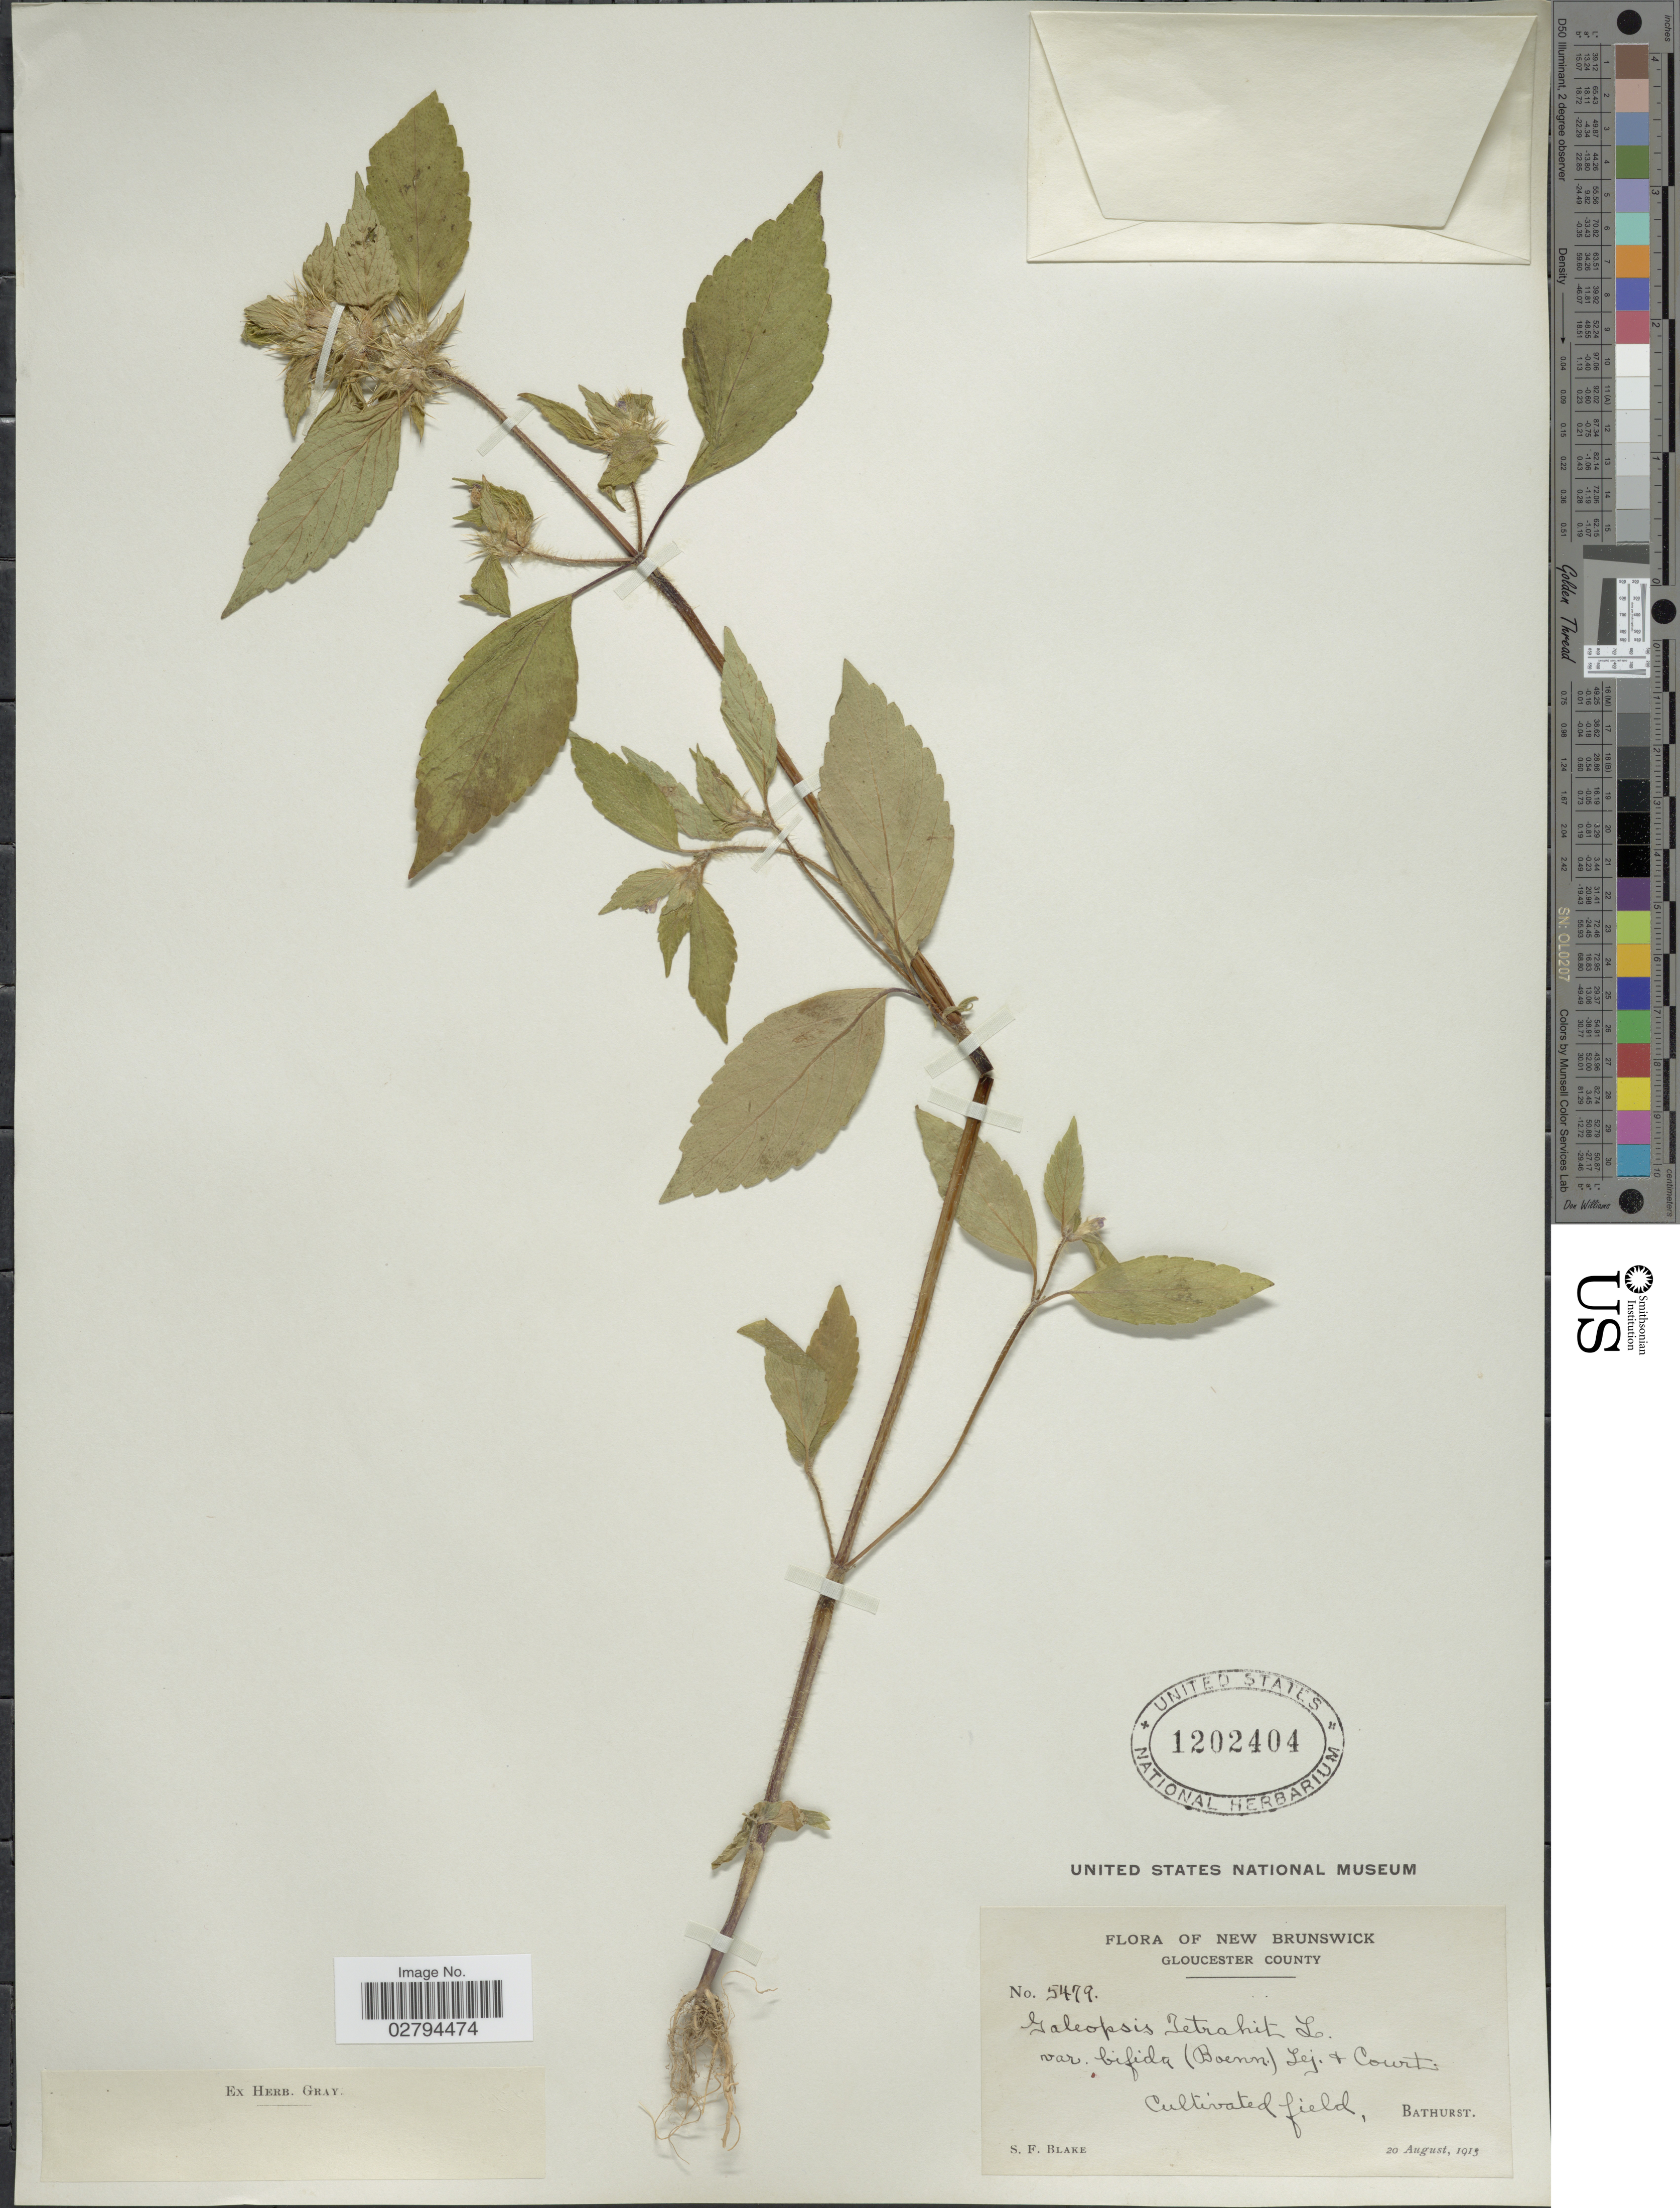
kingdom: Plantae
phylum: Tracheophyta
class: Magnoliopsida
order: Lamiales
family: Lamiaceae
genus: Galeopsis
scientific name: Galeopsis tetrahit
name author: L.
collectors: S. Blake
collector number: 5479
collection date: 1913-08-20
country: Canada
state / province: New Brunswick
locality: Gloucester County. Bathurst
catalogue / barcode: US 1202404